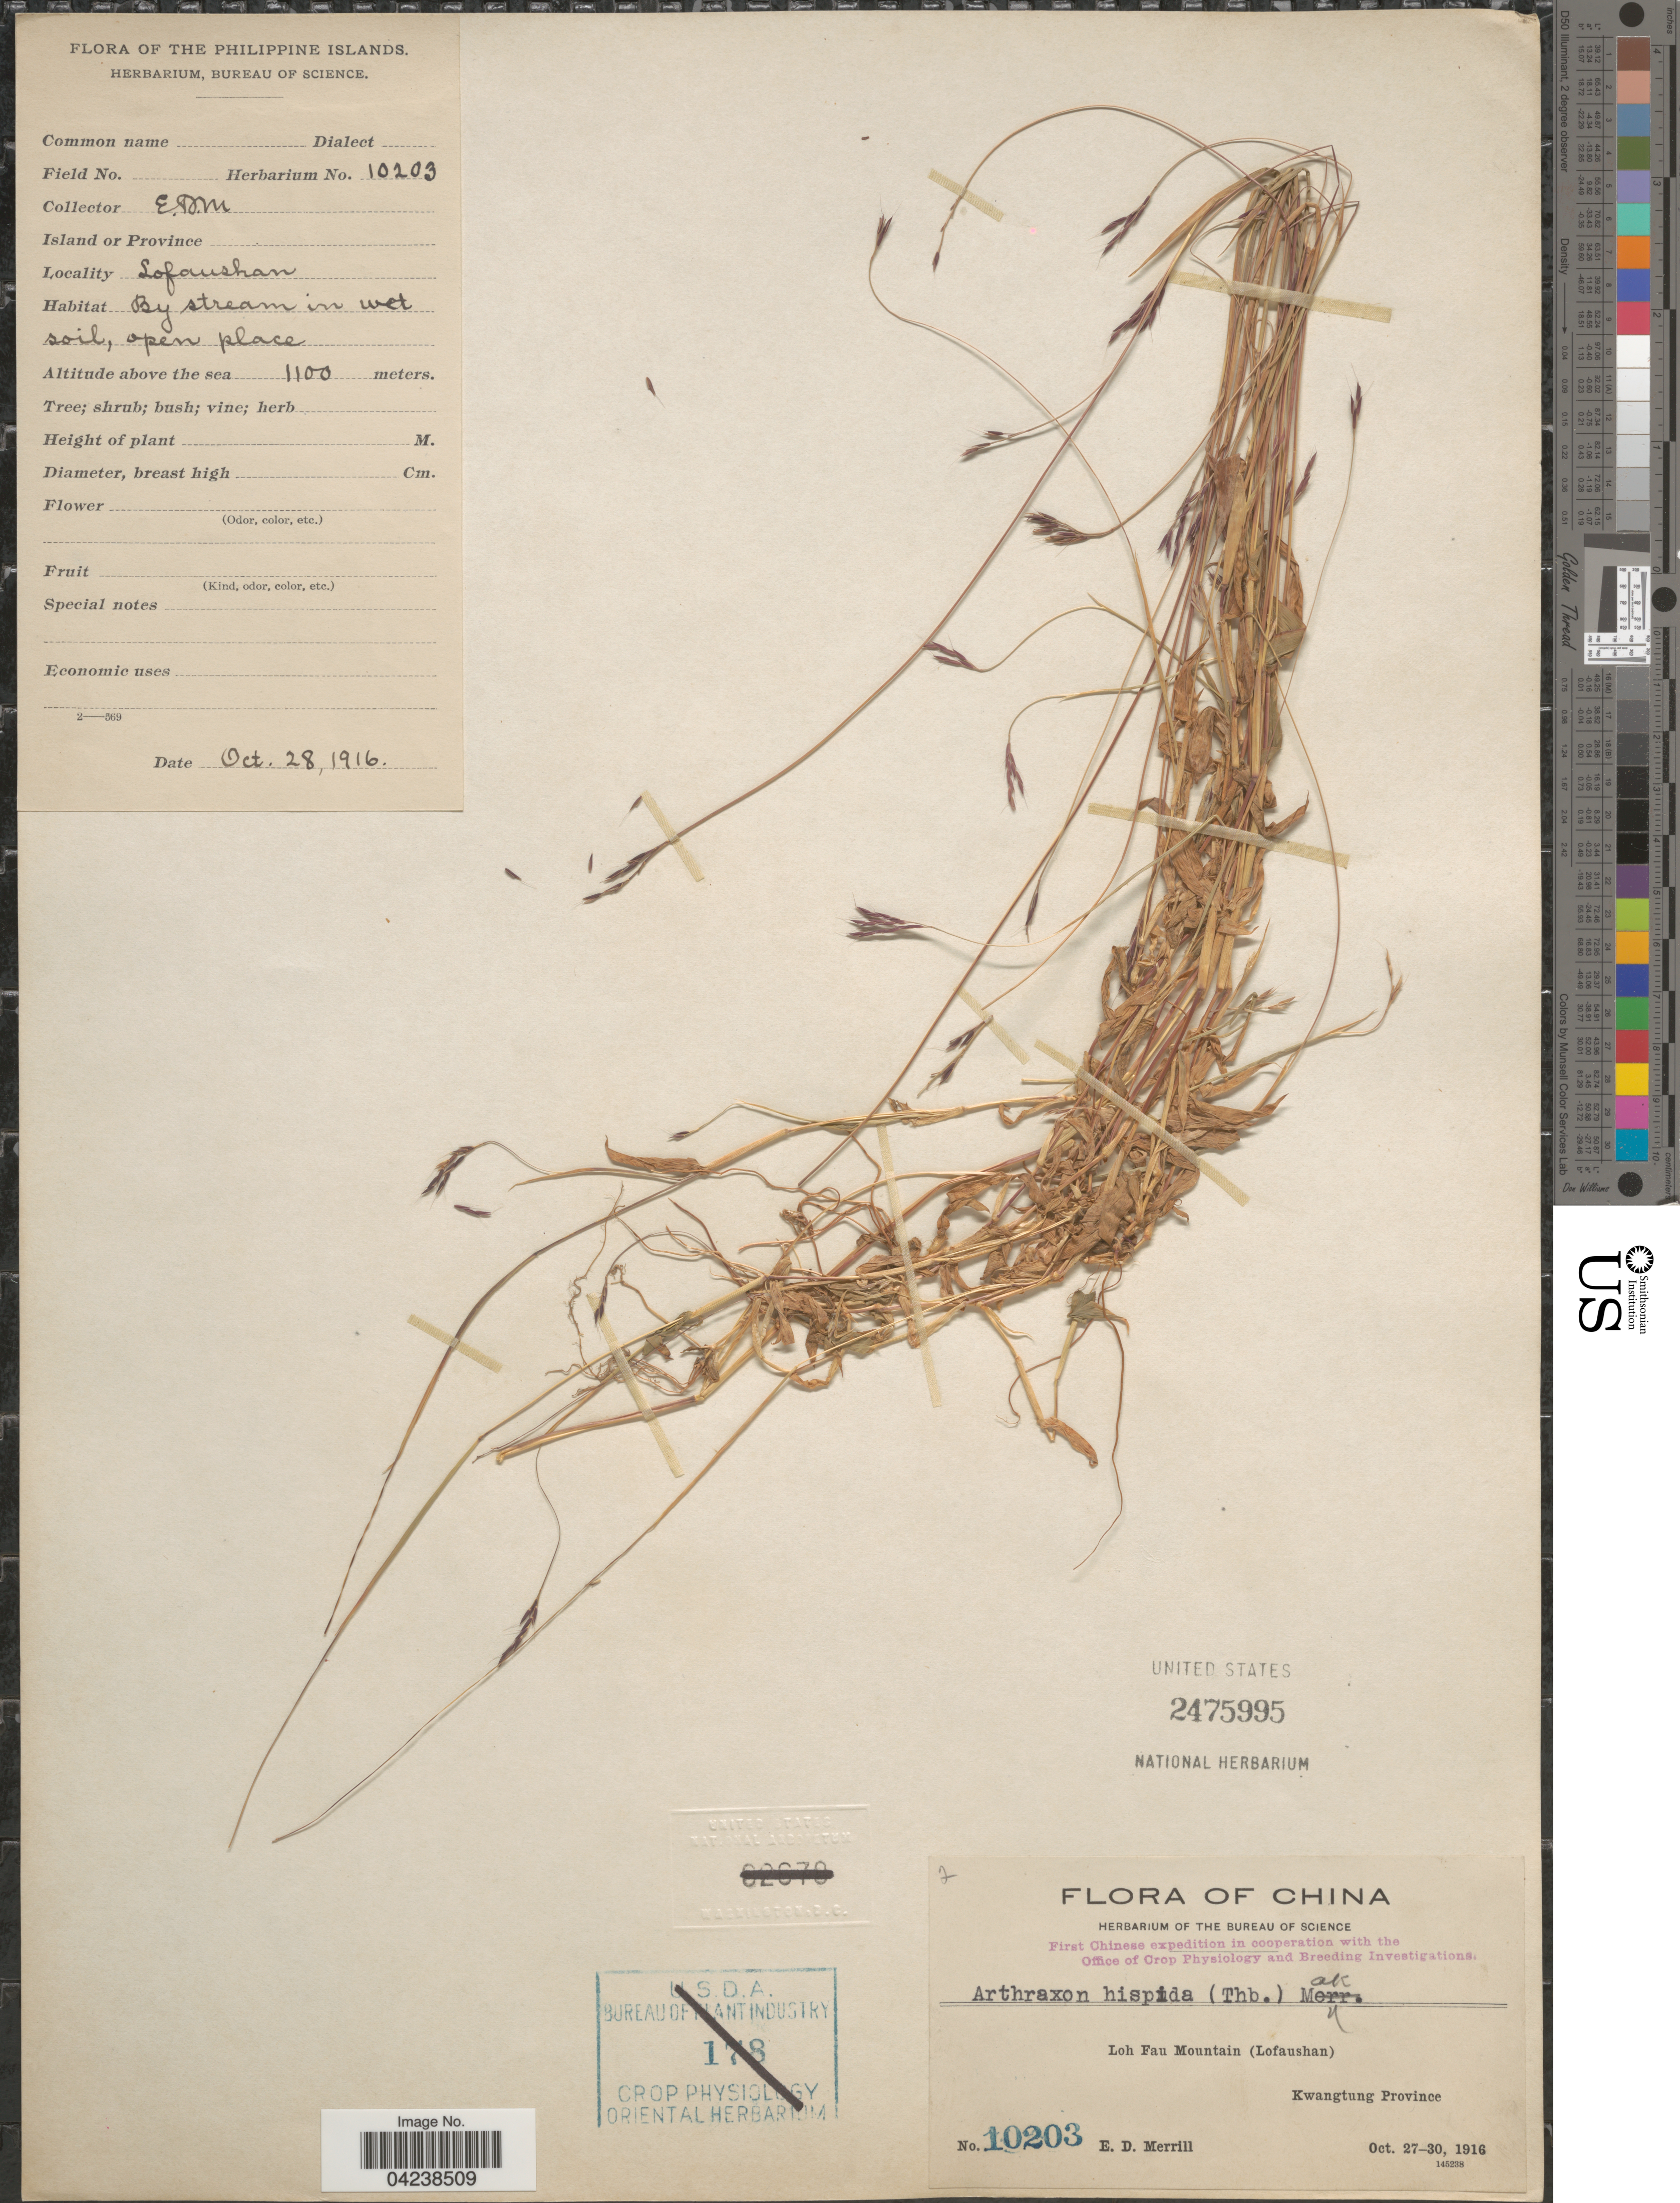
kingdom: Plantae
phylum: Tracheophyta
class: Liliopsida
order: Poales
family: Poaceae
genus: Arthraxon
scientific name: Arthraxon hispidus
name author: (Thunb.) Makino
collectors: E. D. Merrill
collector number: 10203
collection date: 1916-10-28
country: China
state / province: Guangdong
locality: First Chinese expedition. Loh Fau Mountain (Lofaushan). Kwangtung Province.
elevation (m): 1100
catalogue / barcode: US 2475995